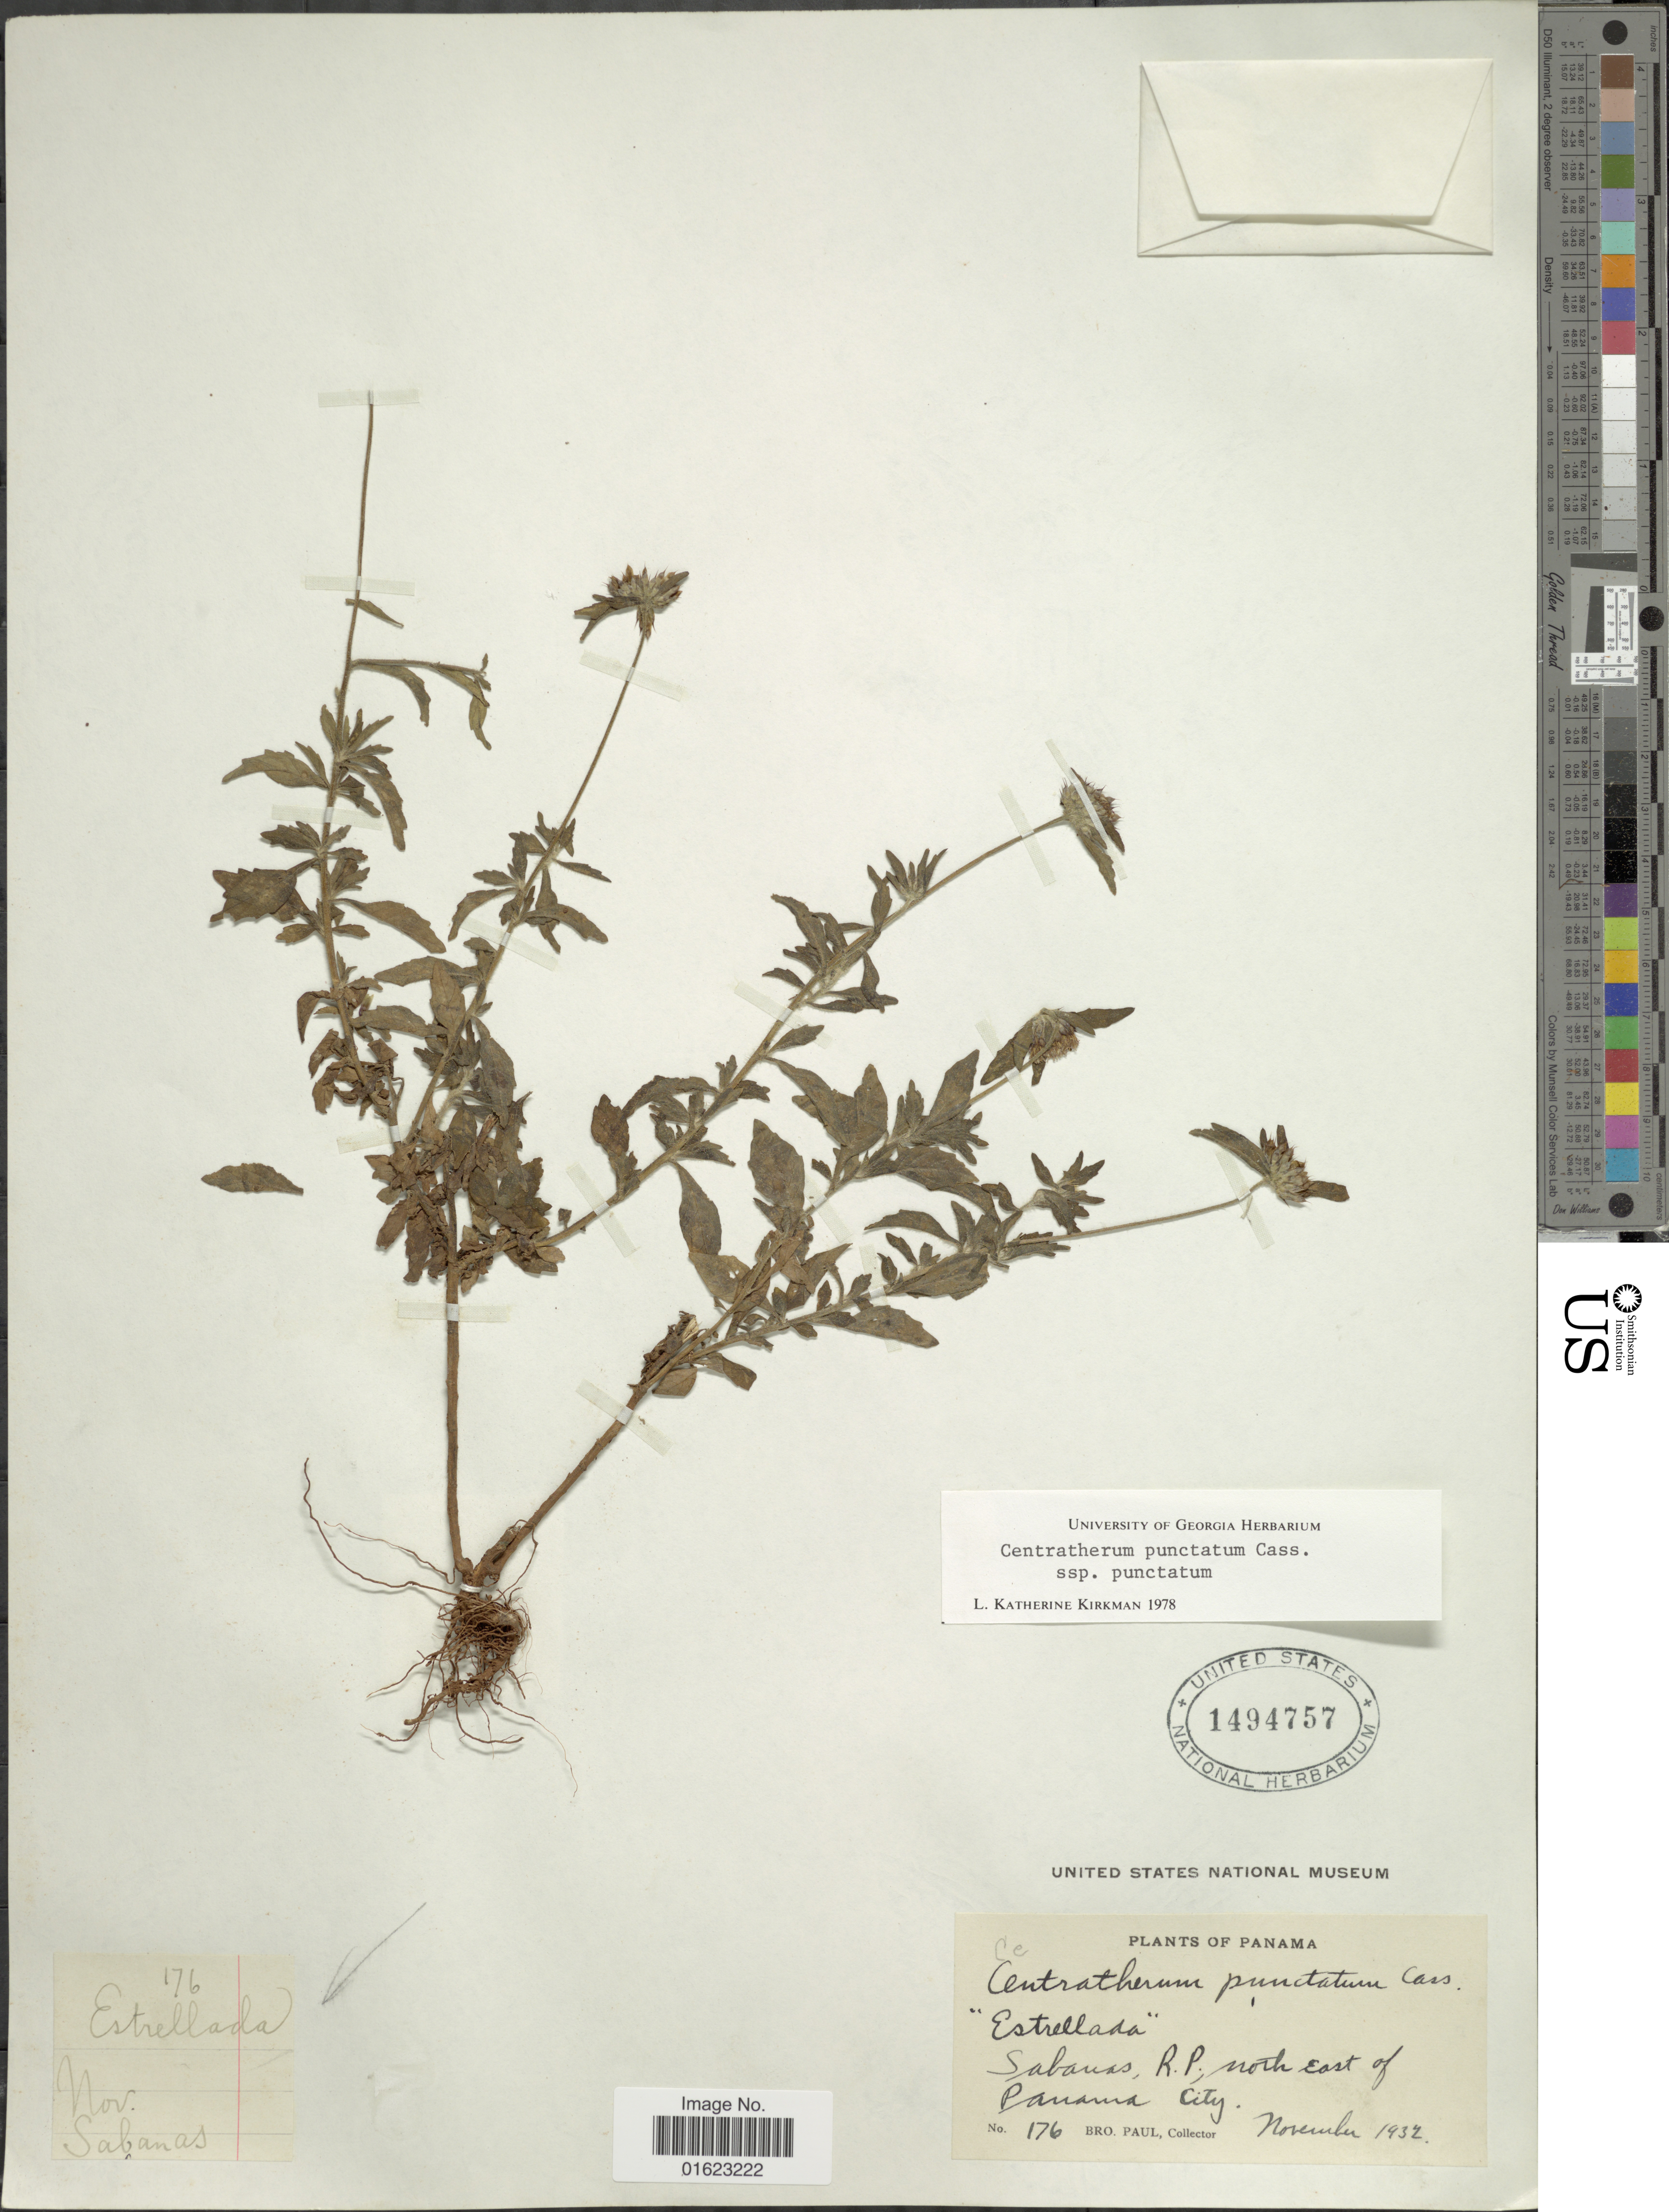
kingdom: Plantae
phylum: Tracheophyta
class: Magnoliopsida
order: Asterales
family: Asteraceae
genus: Centratherum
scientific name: Centratherum punctatum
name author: Cass.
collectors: B. Paul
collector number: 176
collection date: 1932-11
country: Panama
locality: Sabanna, R.P. , north east of Panama City.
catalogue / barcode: US 1494757